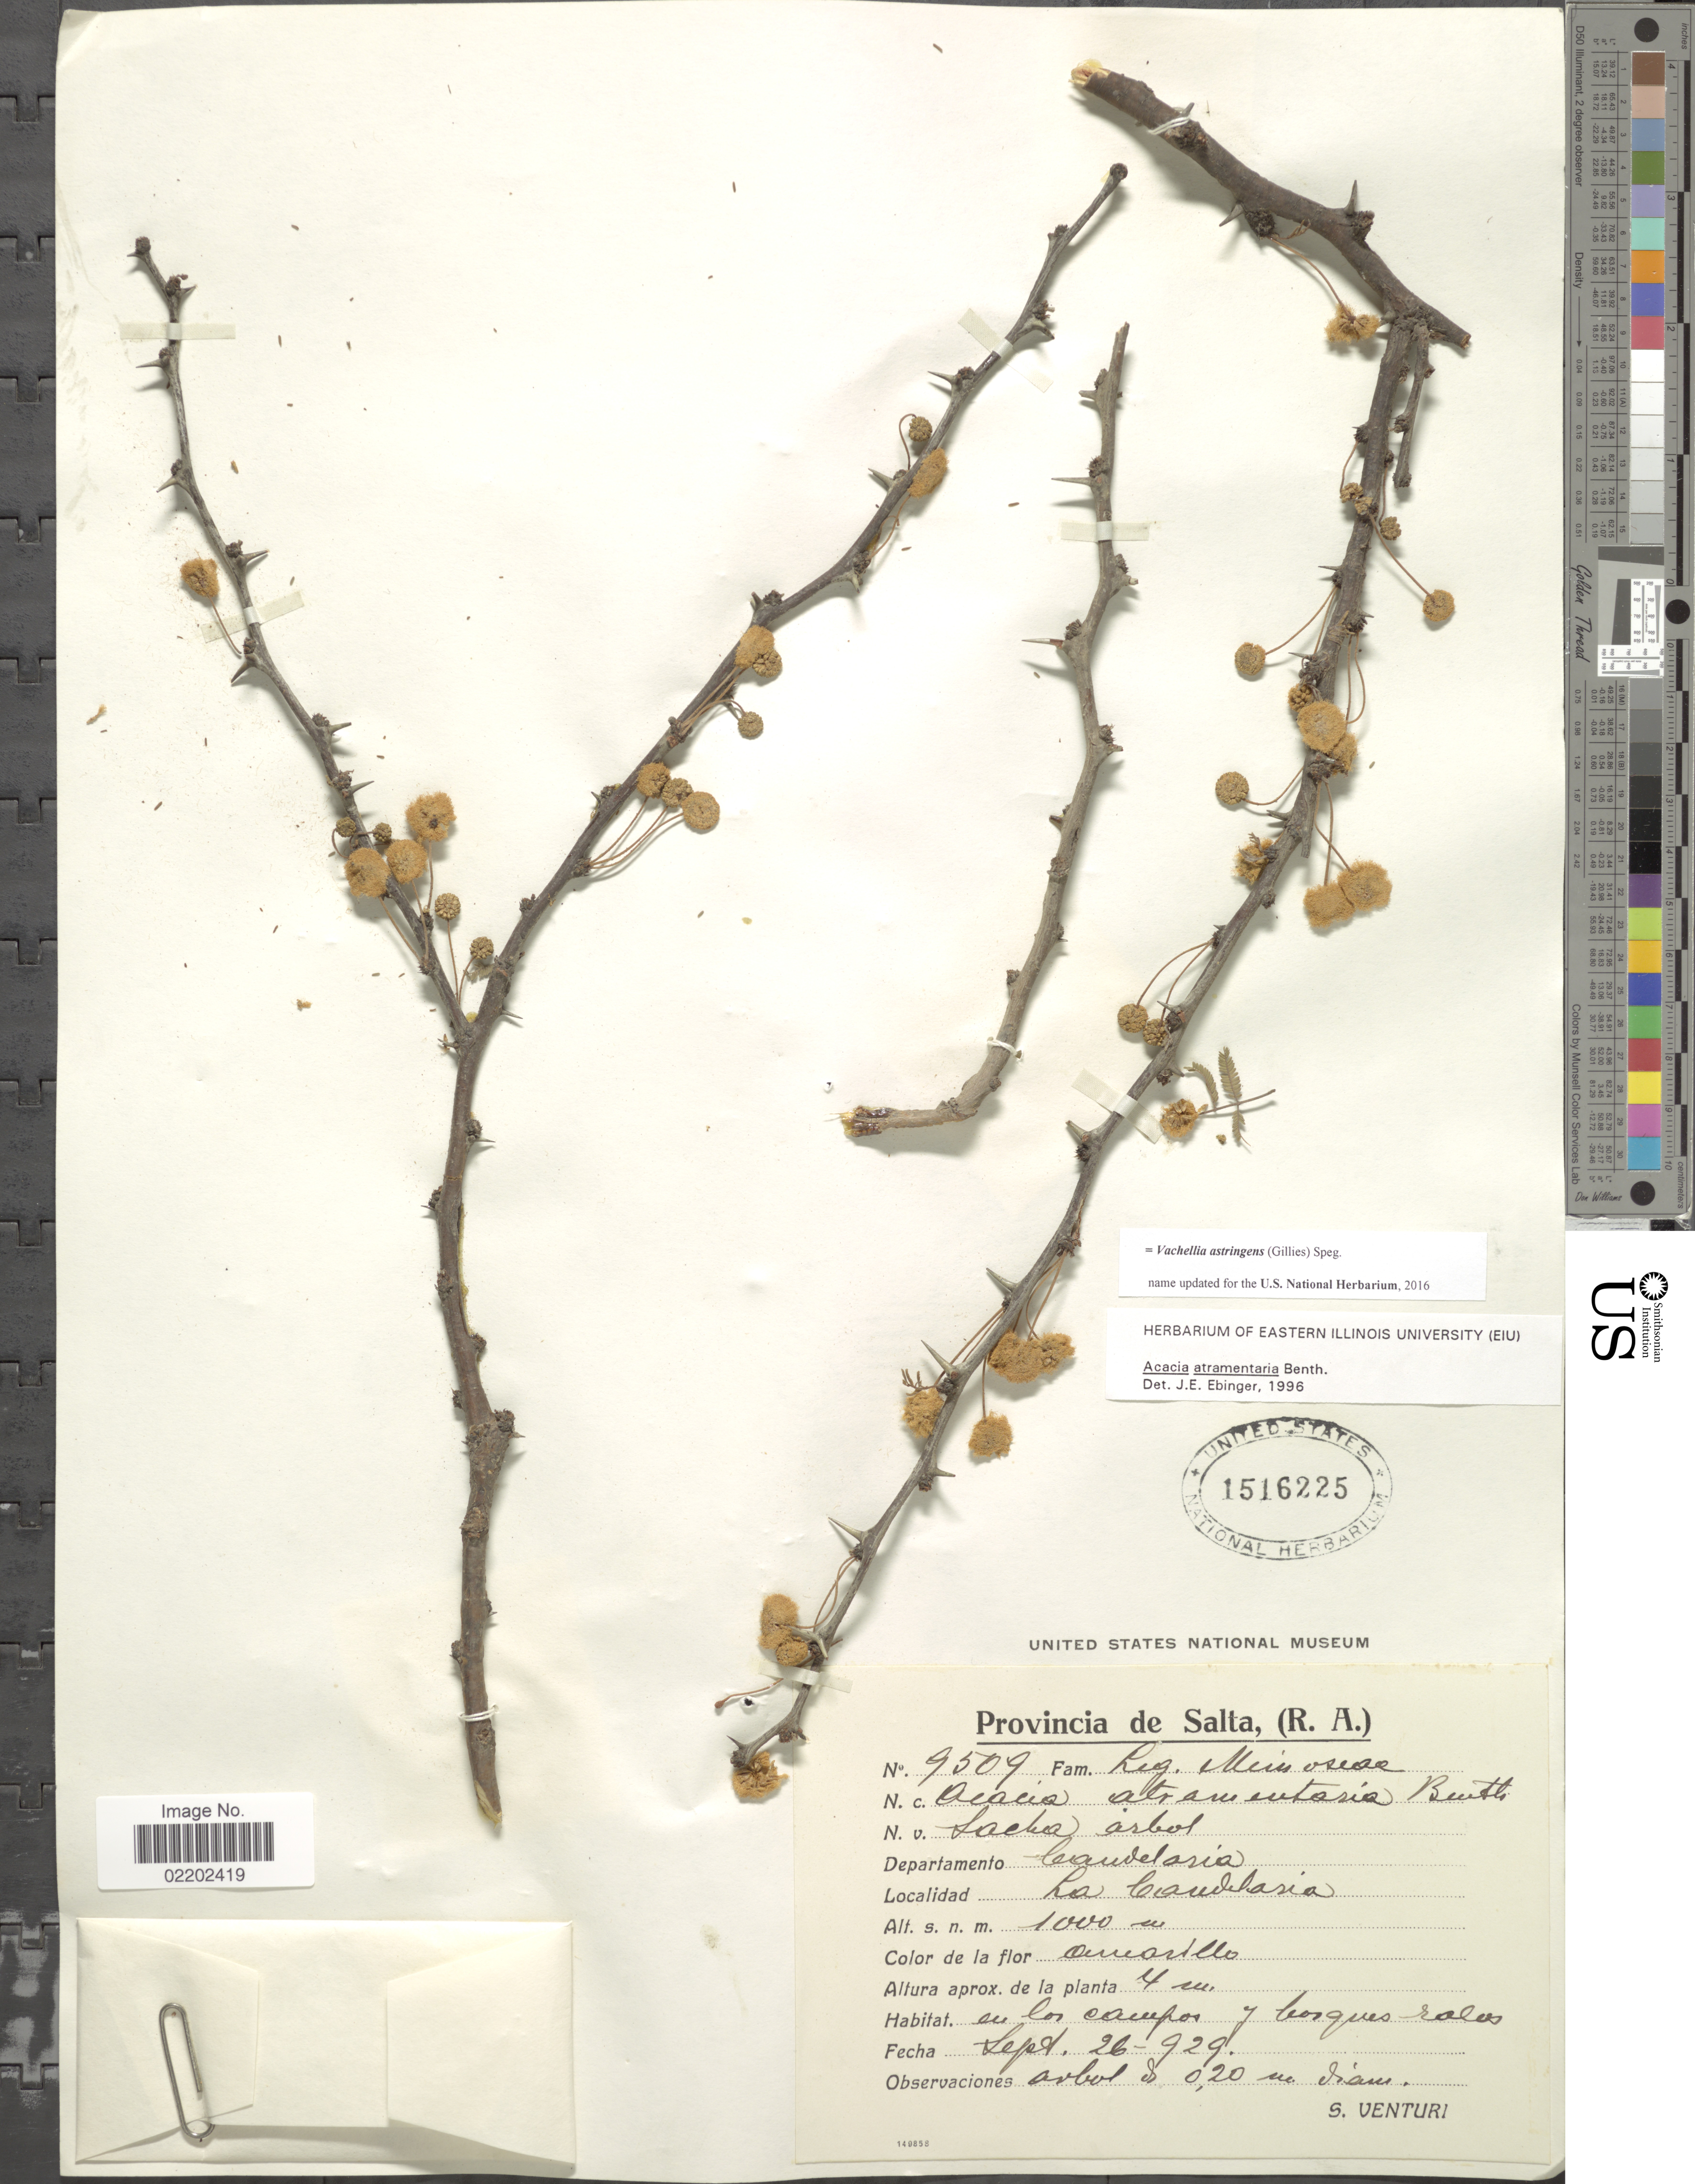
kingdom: Plantae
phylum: Tracheophyta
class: Magnoliopsida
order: Fabales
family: Fabaceae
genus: Vachellia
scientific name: Vachellia astringens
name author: (Gillies ex Hook. & Arn.) Speg.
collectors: S. Venturi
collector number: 9509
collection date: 1929-09-26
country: Argentina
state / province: Salta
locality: (R.A.) Departamento Candelaria, La Candelaria, en los campos y bosques rocos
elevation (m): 1000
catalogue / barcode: US 1516225